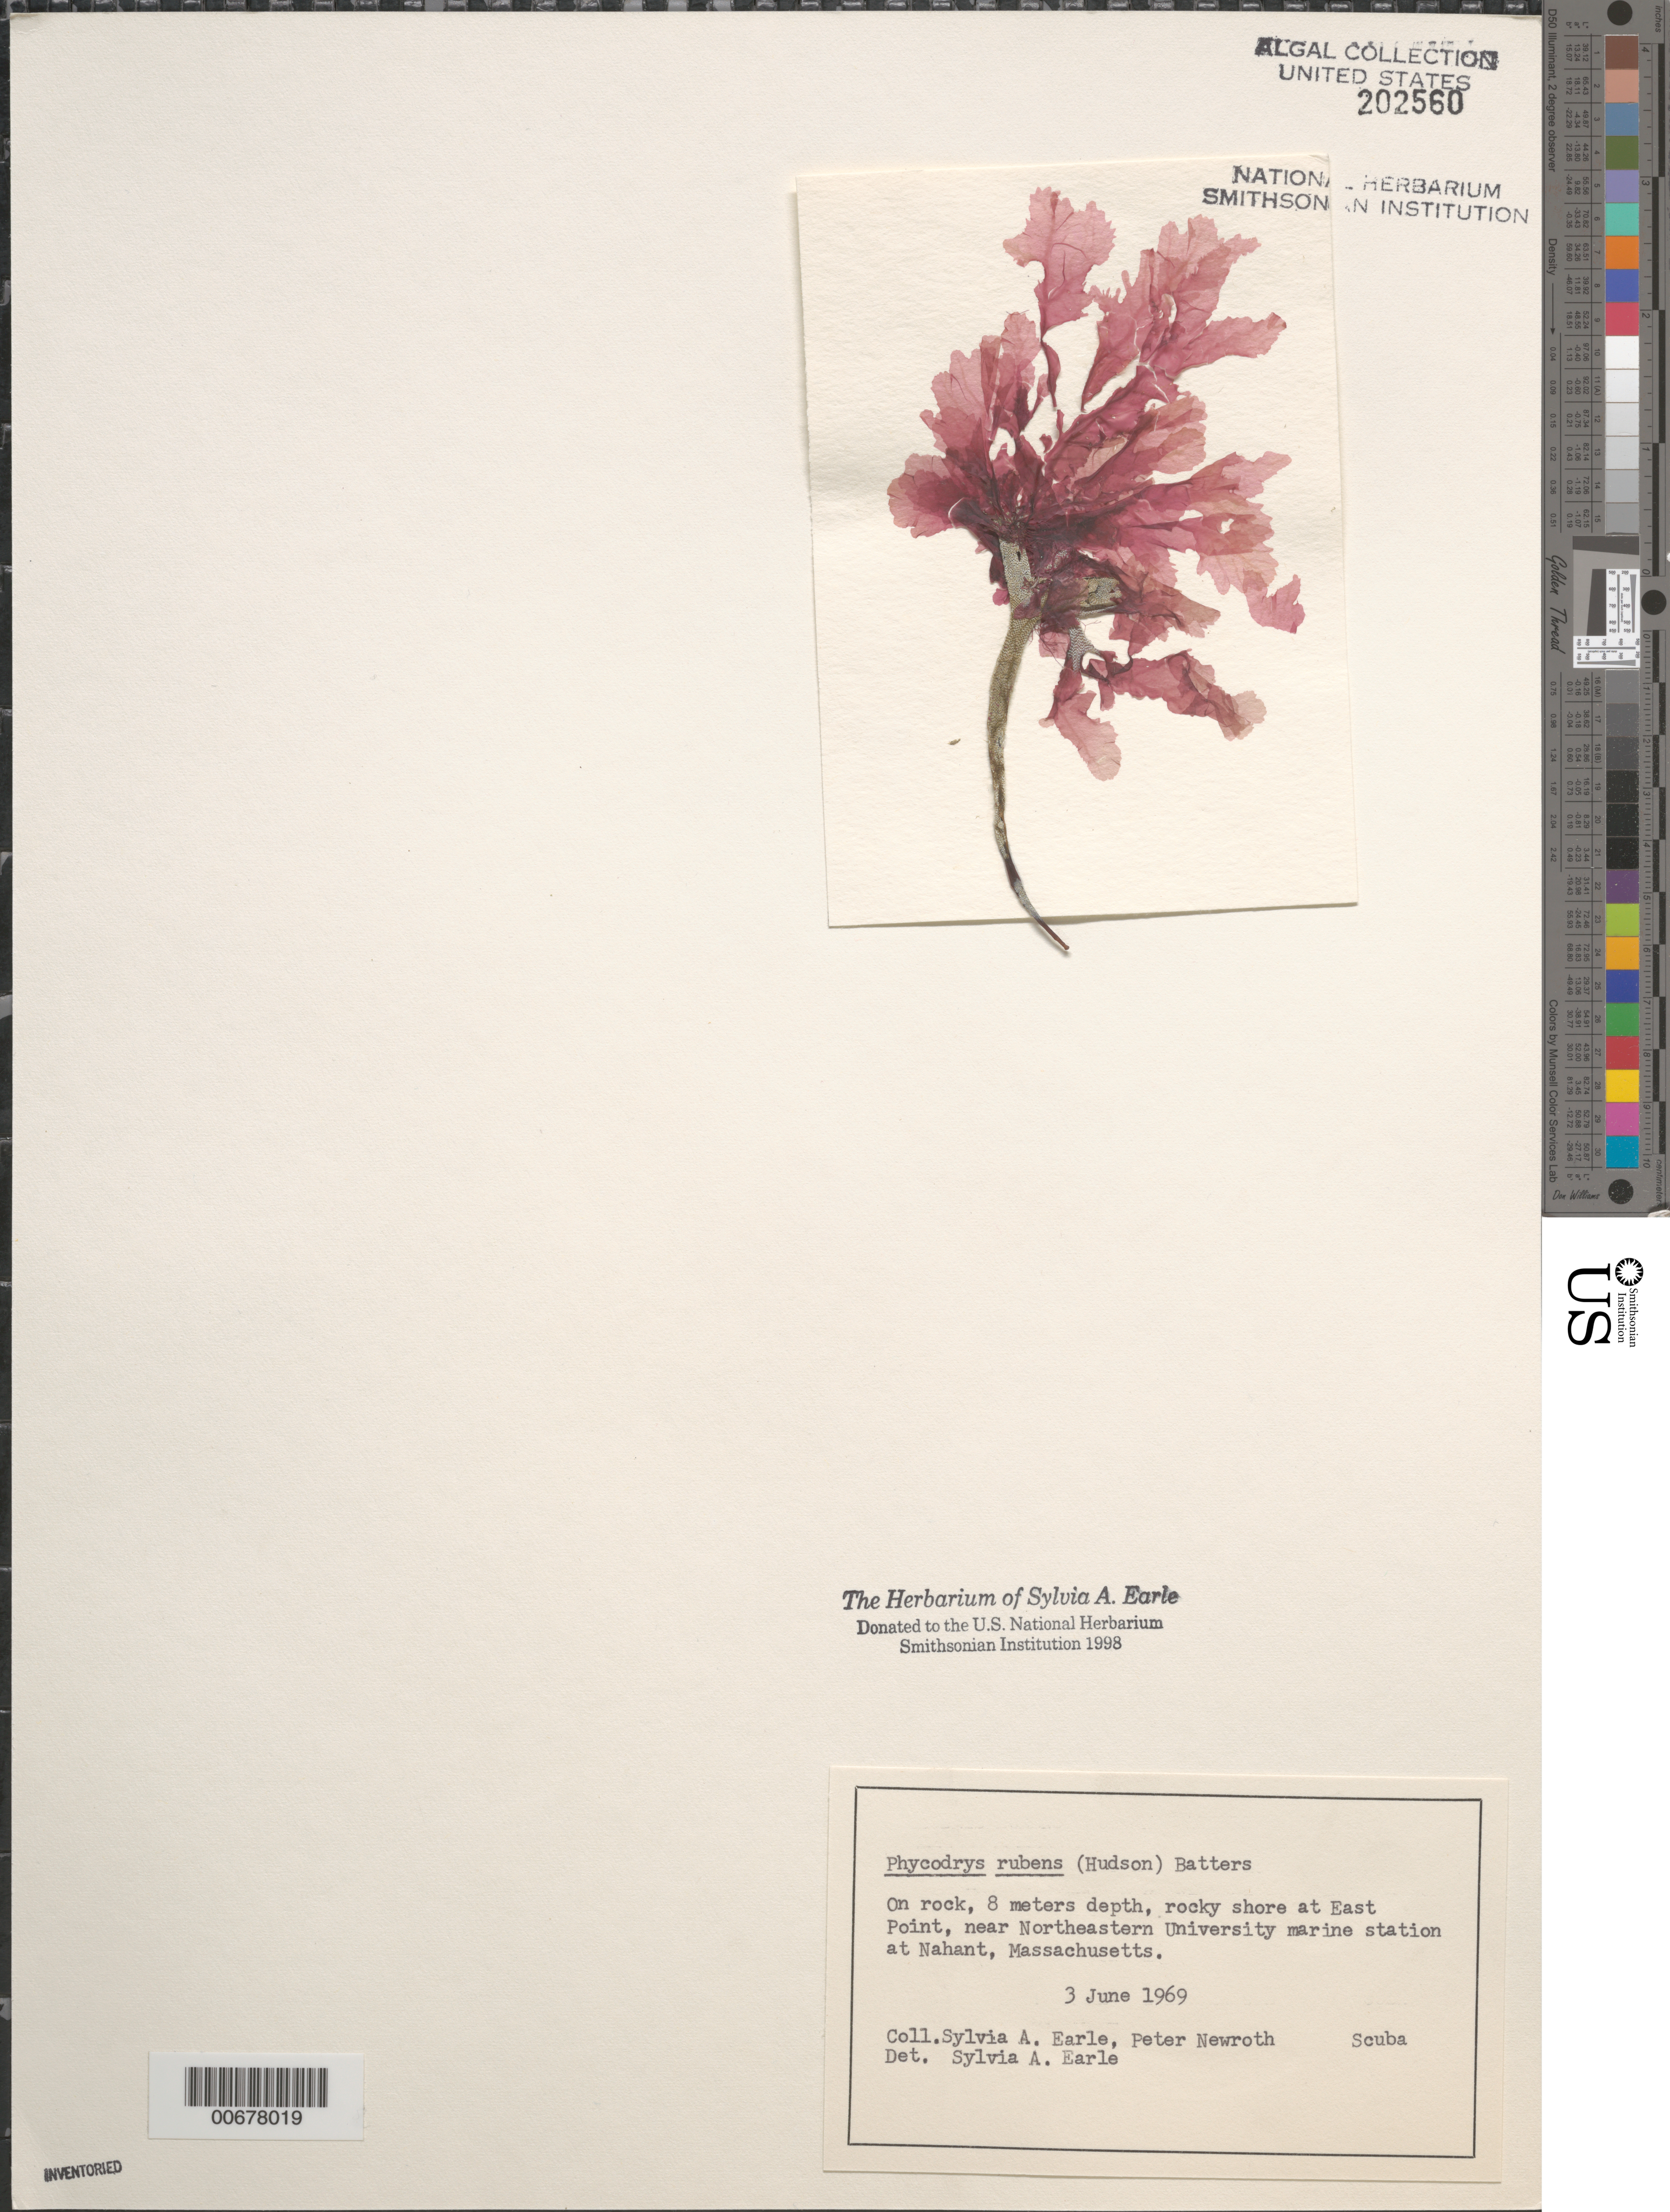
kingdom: Plantae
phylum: Rhodophyta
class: Florideophyceae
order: Ceramiales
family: Delesseriaceae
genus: Phycodrys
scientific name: Phycodrys rubens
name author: (L.) Batters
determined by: Earle, S. A.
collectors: S. A. Earle & P. J. Newroth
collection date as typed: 03 Jun 1969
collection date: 1969-06-03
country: United States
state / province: Massachusetts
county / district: Essex County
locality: East Point, Nahant, near Northeastern University marine station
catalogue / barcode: US 202560